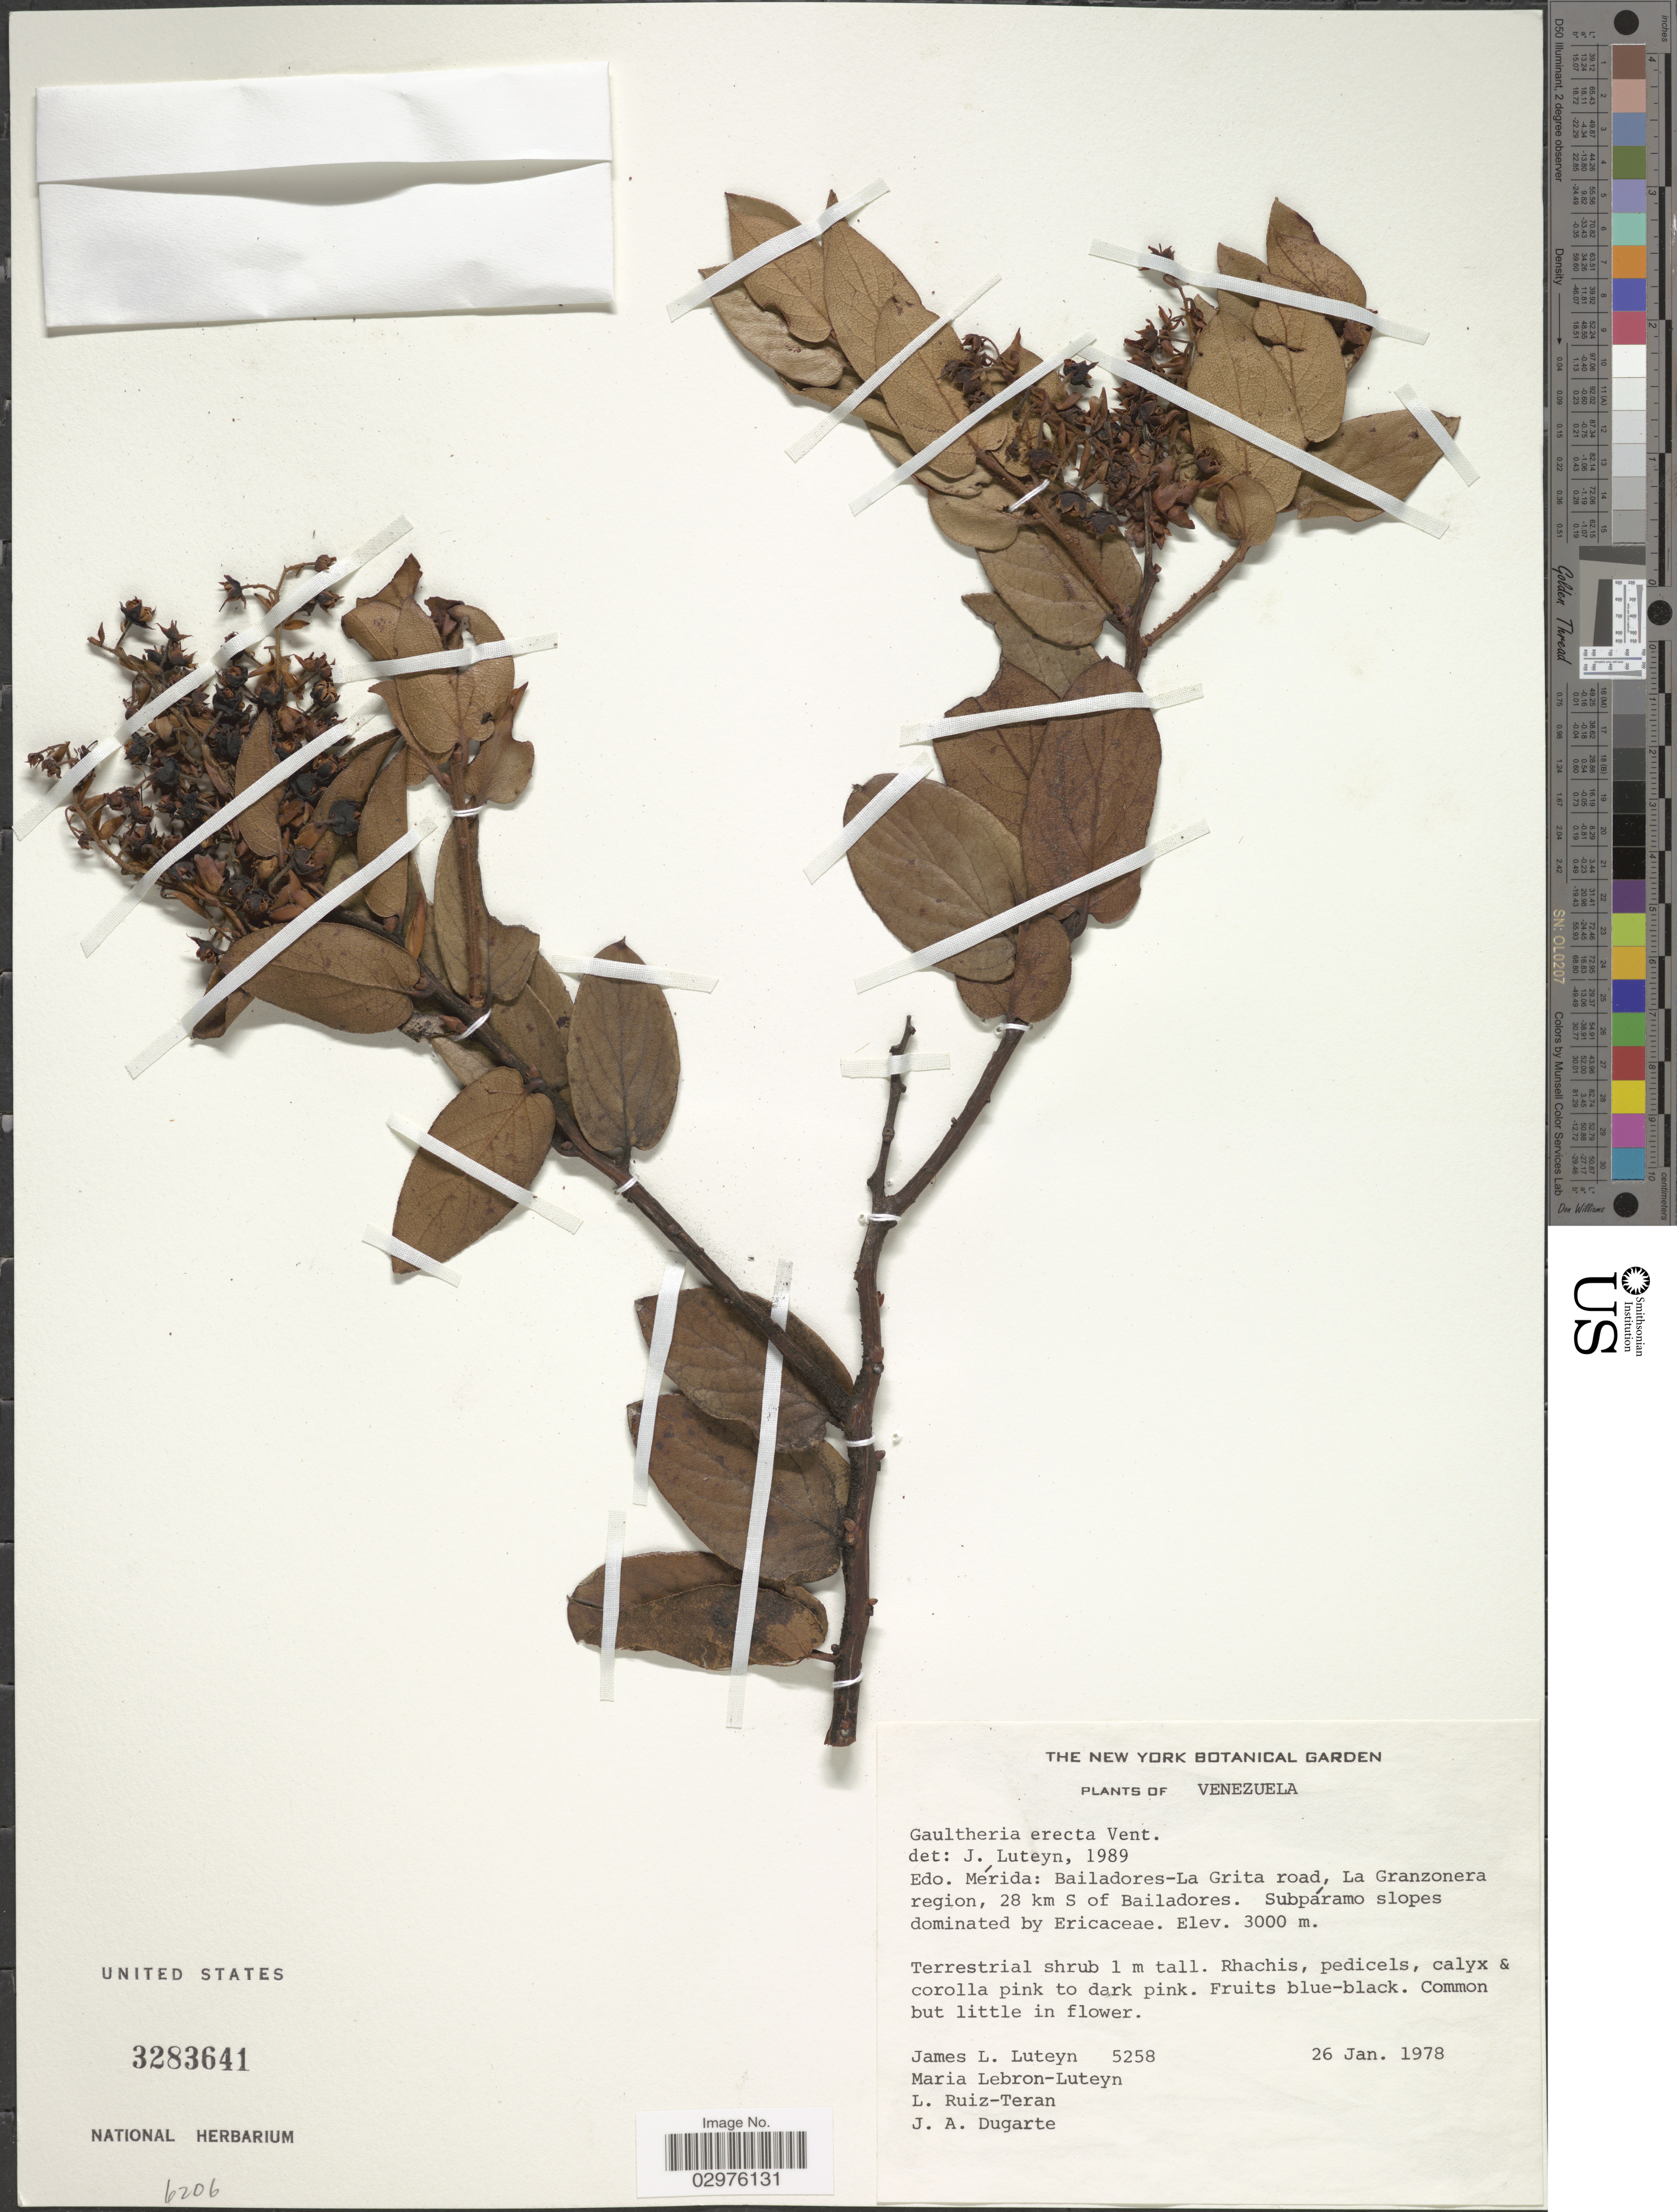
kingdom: Plantae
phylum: Tracheophyta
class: Magnoliopsida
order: Ericales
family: Ericaceae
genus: Gaultheria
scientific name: Gaultheria erecta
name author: Vent.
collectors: J. L. Luteyn, M. L. Lebrón-Luteyn, L. E. Ruíz-Terán & J. Dugarte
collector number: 5258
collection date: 1978-01-26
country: Venezuela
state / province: Mérida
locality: Edo. Mérida: Bailadores-La Grita road, La Granzonera region, 28 km S of Bailadores.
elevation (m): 3000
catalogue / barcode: US 3283641